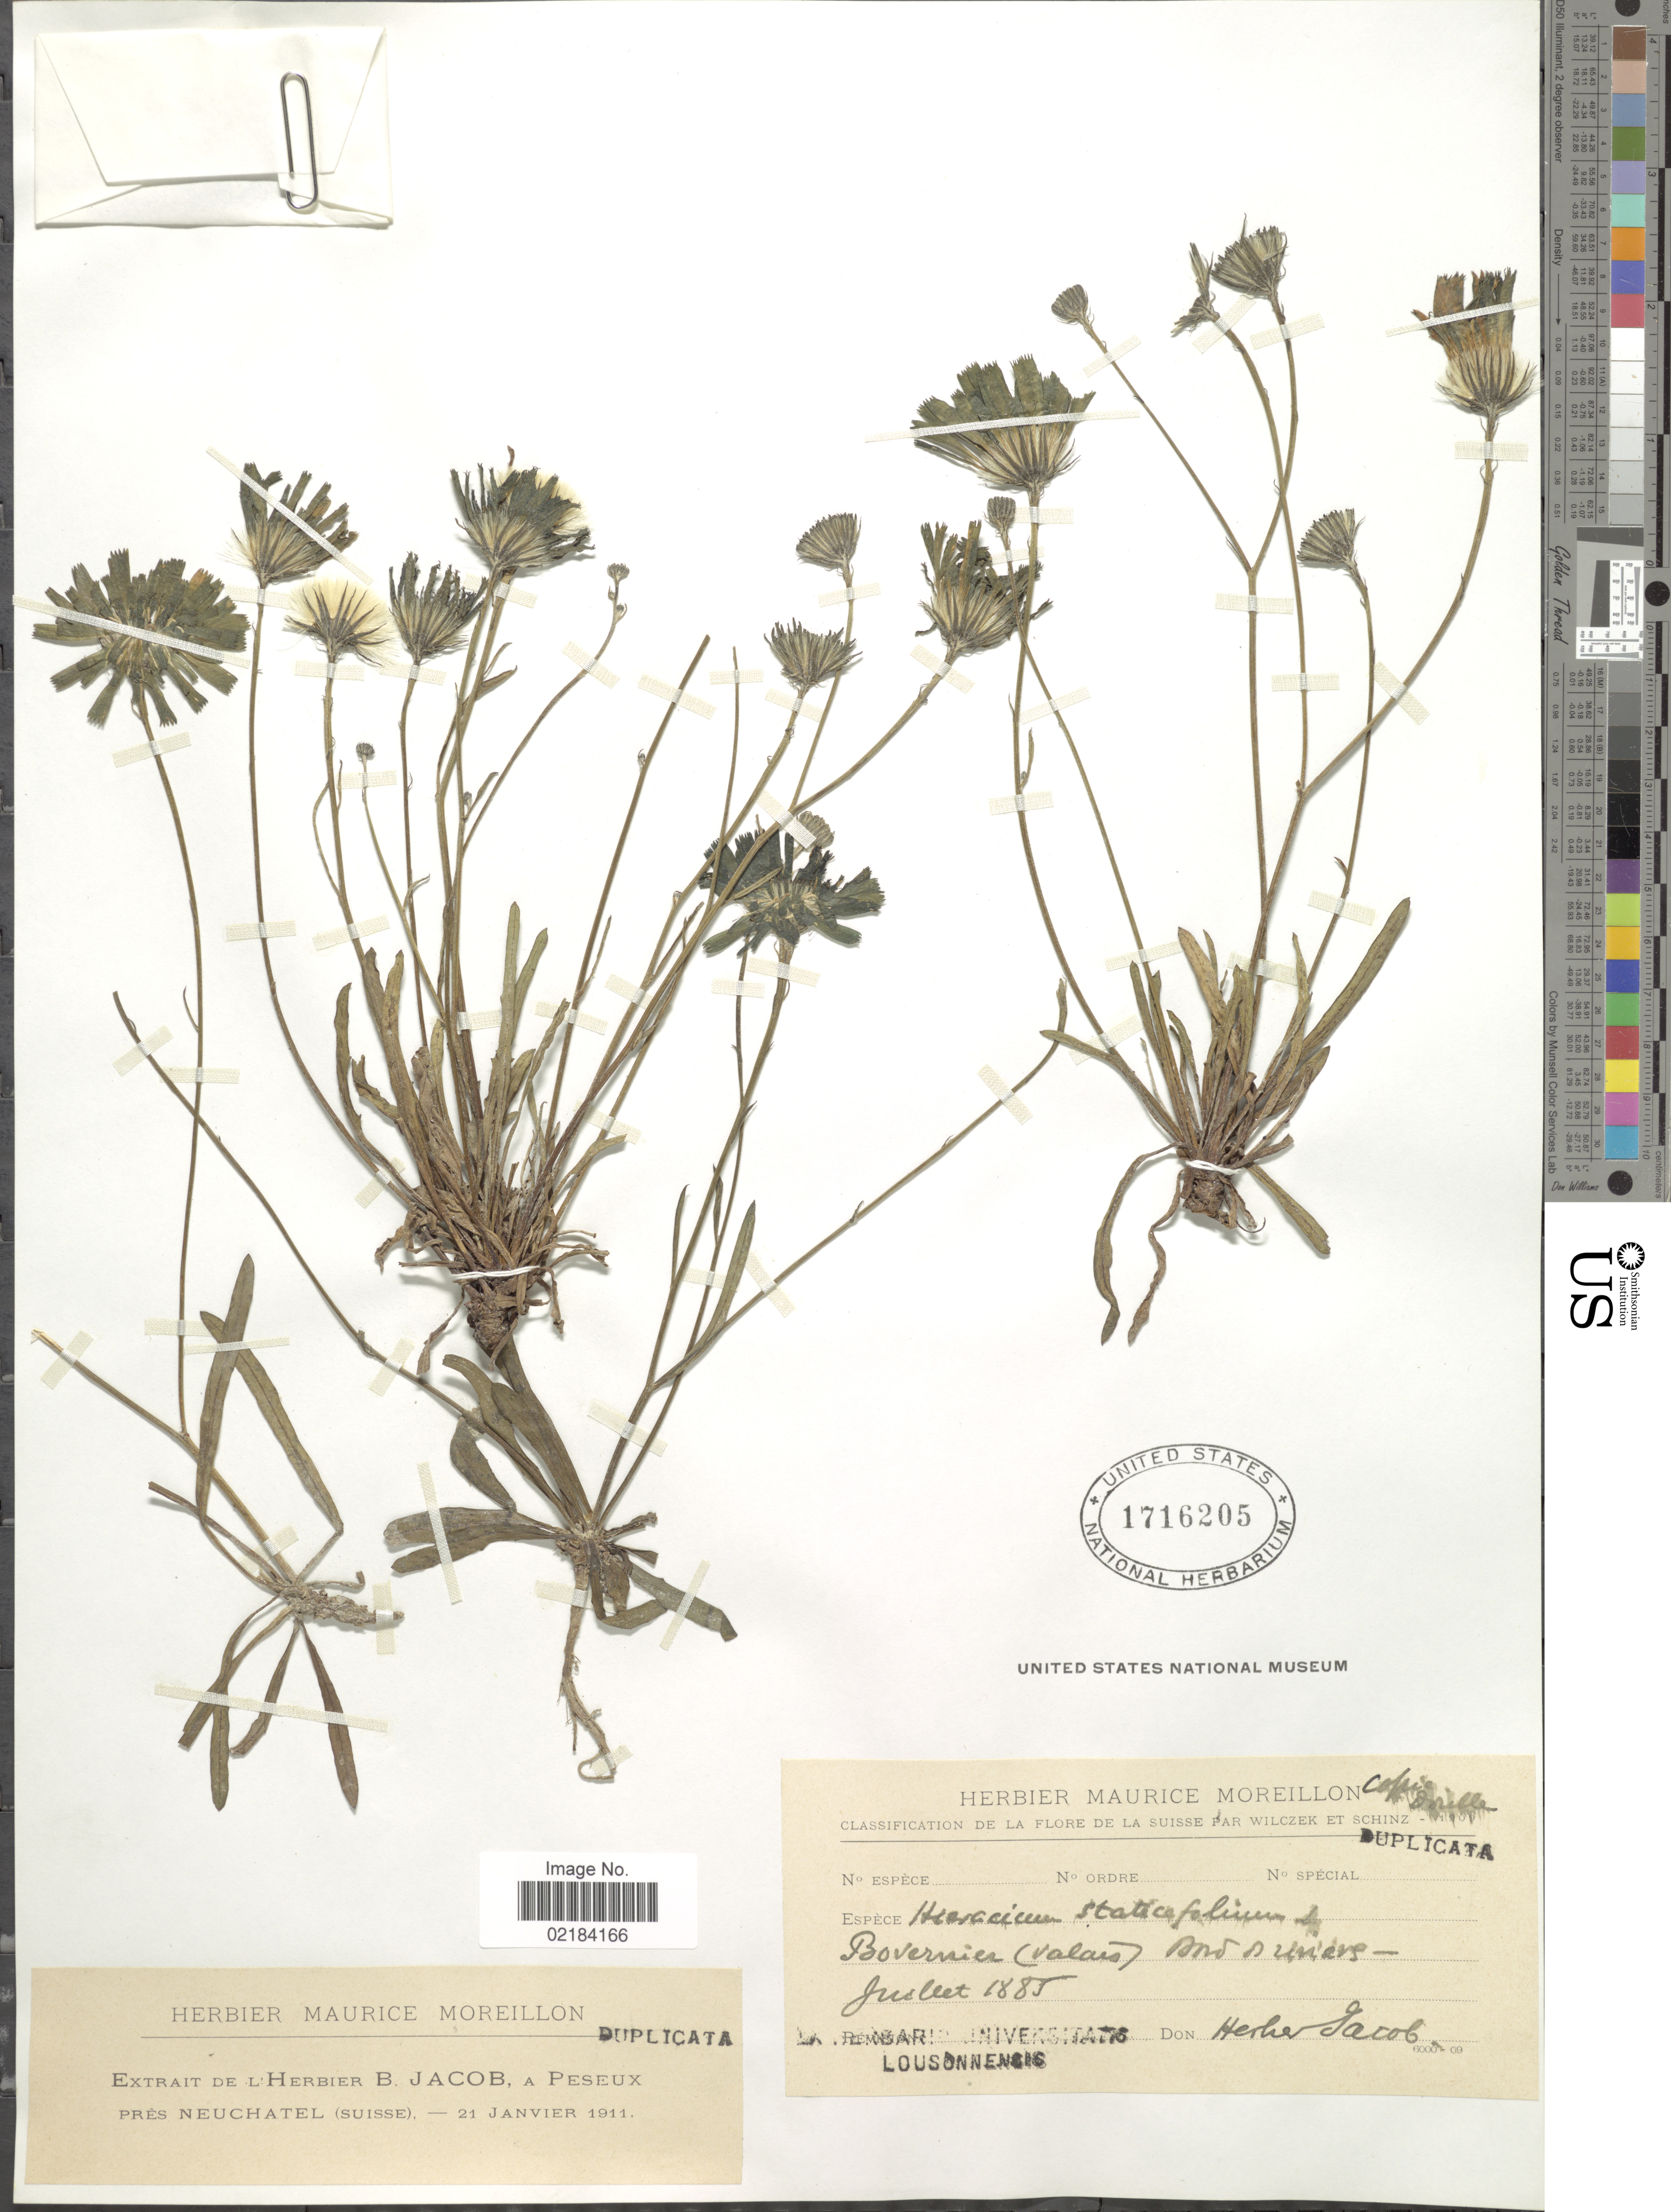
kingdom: Plantae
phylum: Tracheophyta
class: Magnoliopsida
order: Asterales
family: Asteraceae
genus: Hieracium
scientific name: Hieracium staticifolium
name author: Vill.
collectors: ex herb. Jacob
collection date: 1885-07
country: Switzerland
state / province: Valais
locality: Bovernier (valais) Bord de [illegible text]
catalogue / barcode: US 1716205